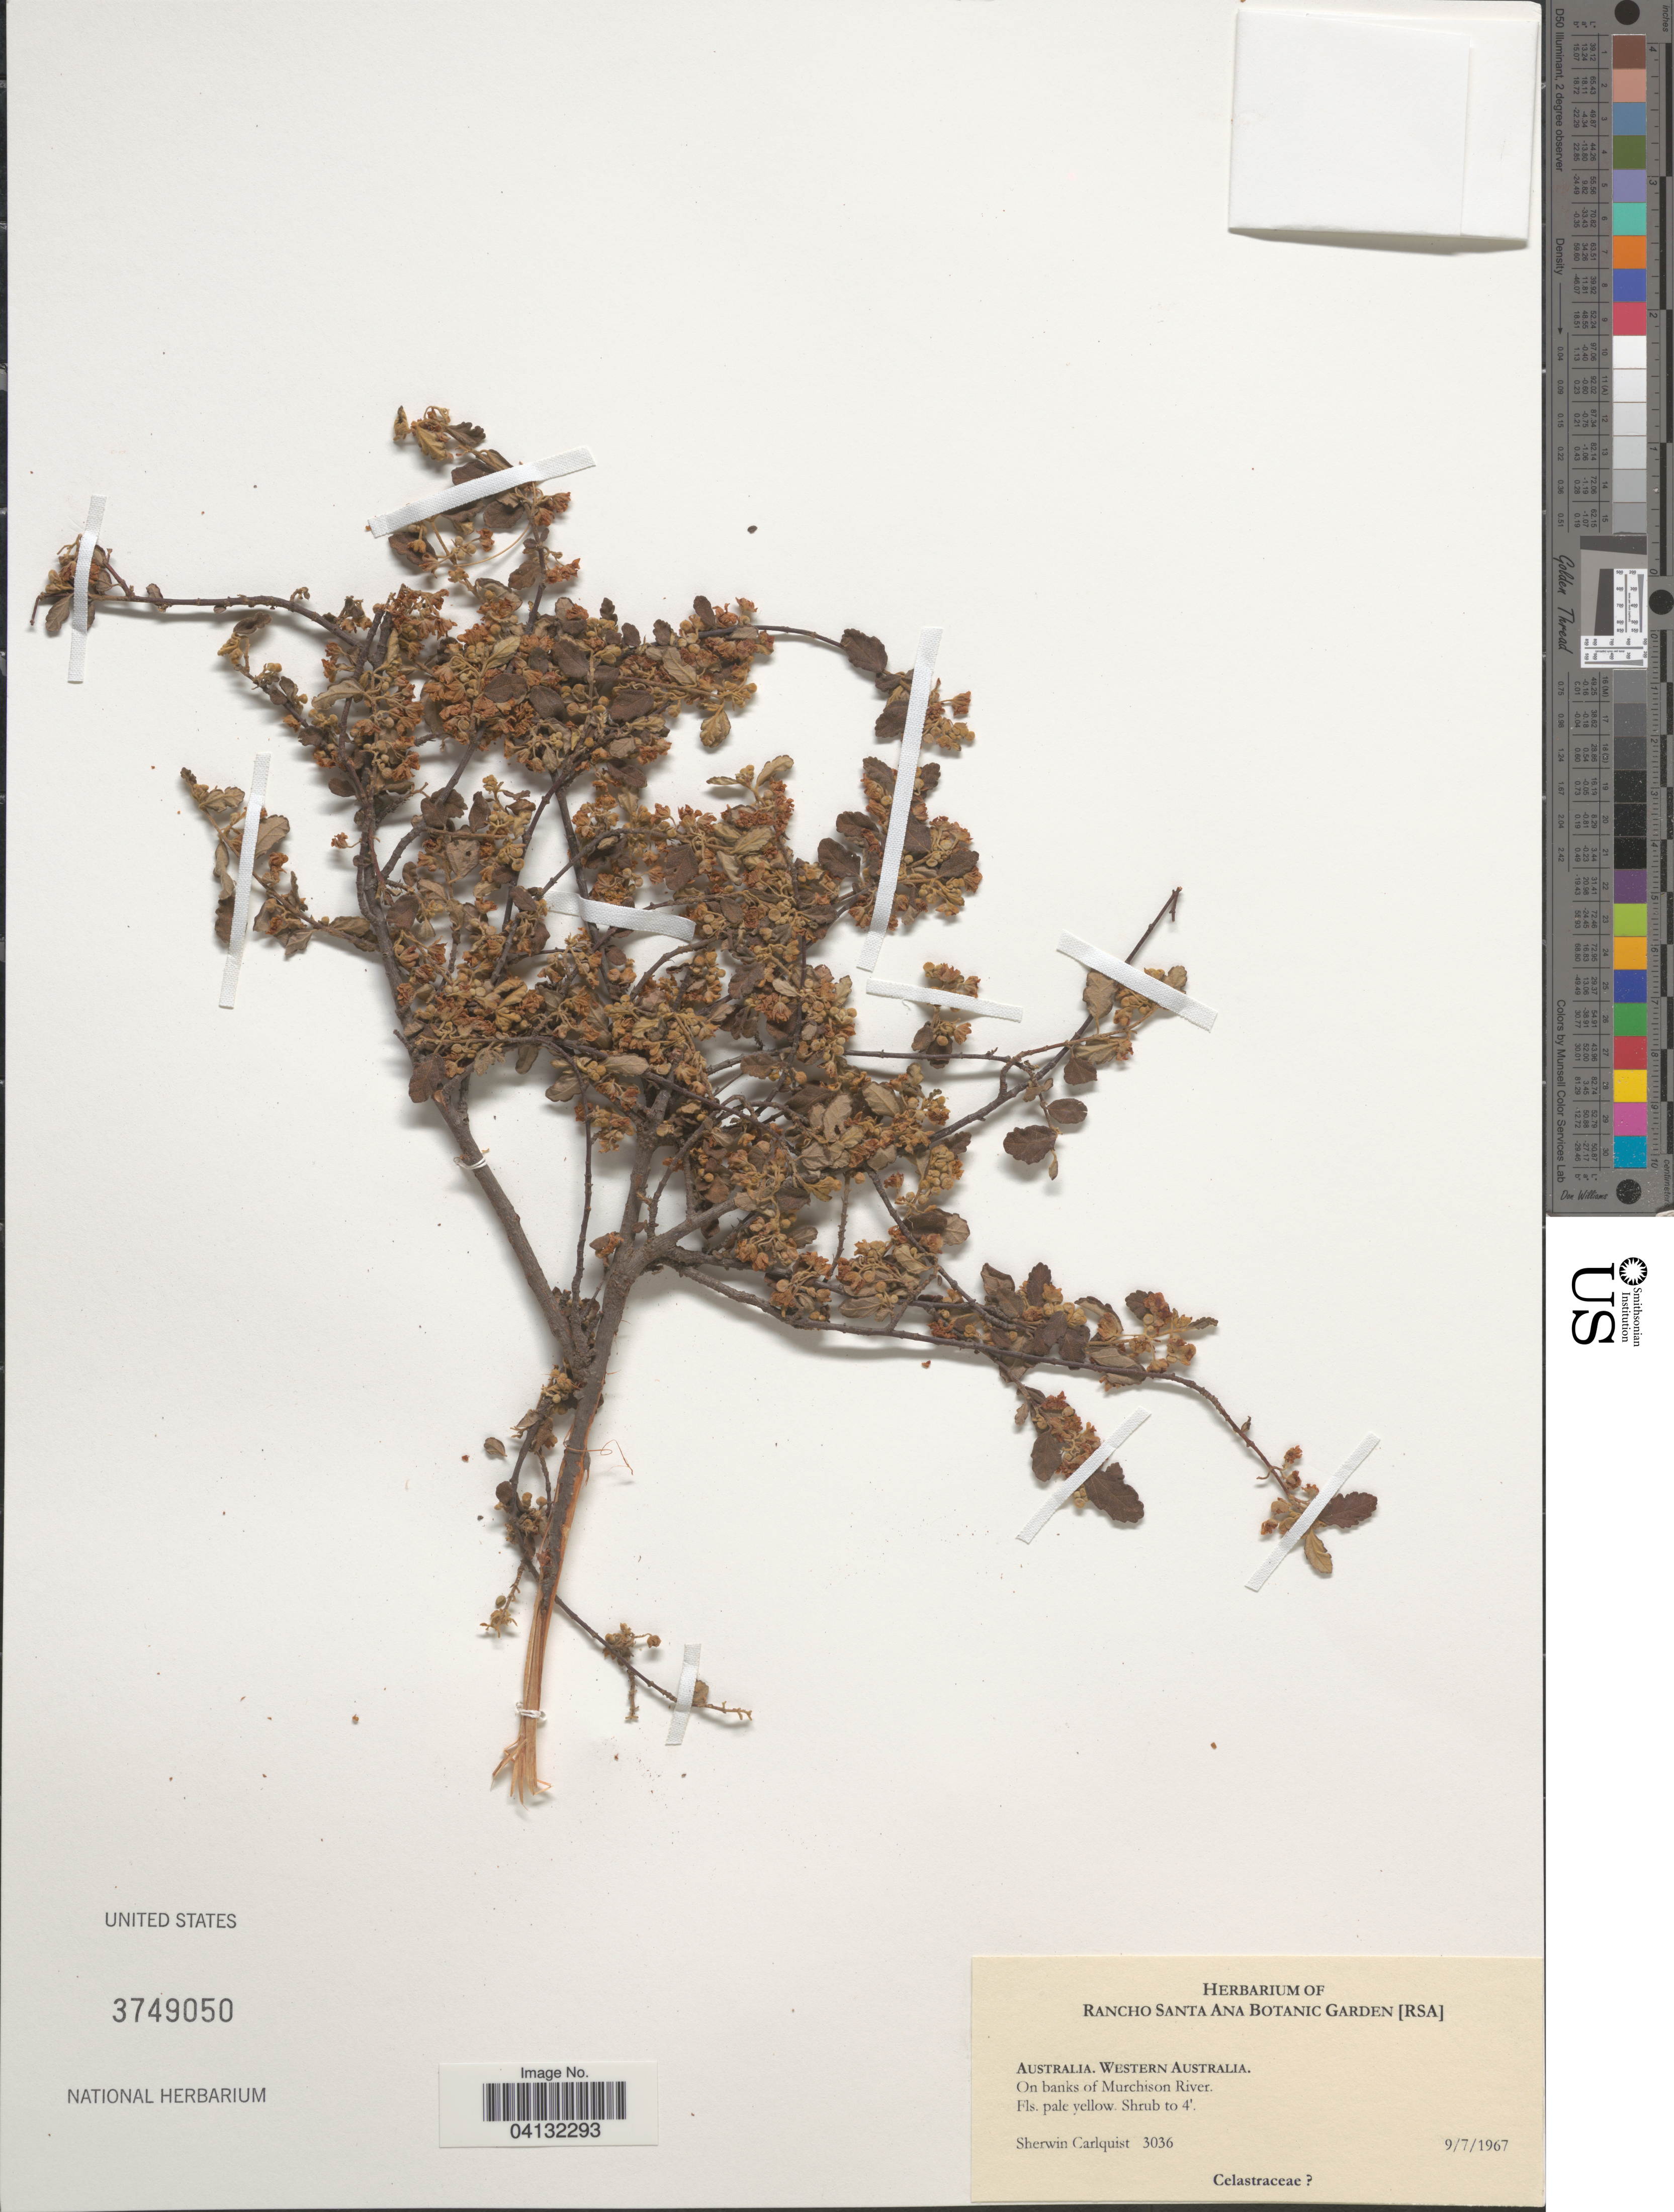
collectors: S. Carlquist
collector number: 3036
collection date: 1967-09-07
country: Australia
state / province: Western Australia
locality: On banks of Murchison River.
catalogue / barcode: US 3749050